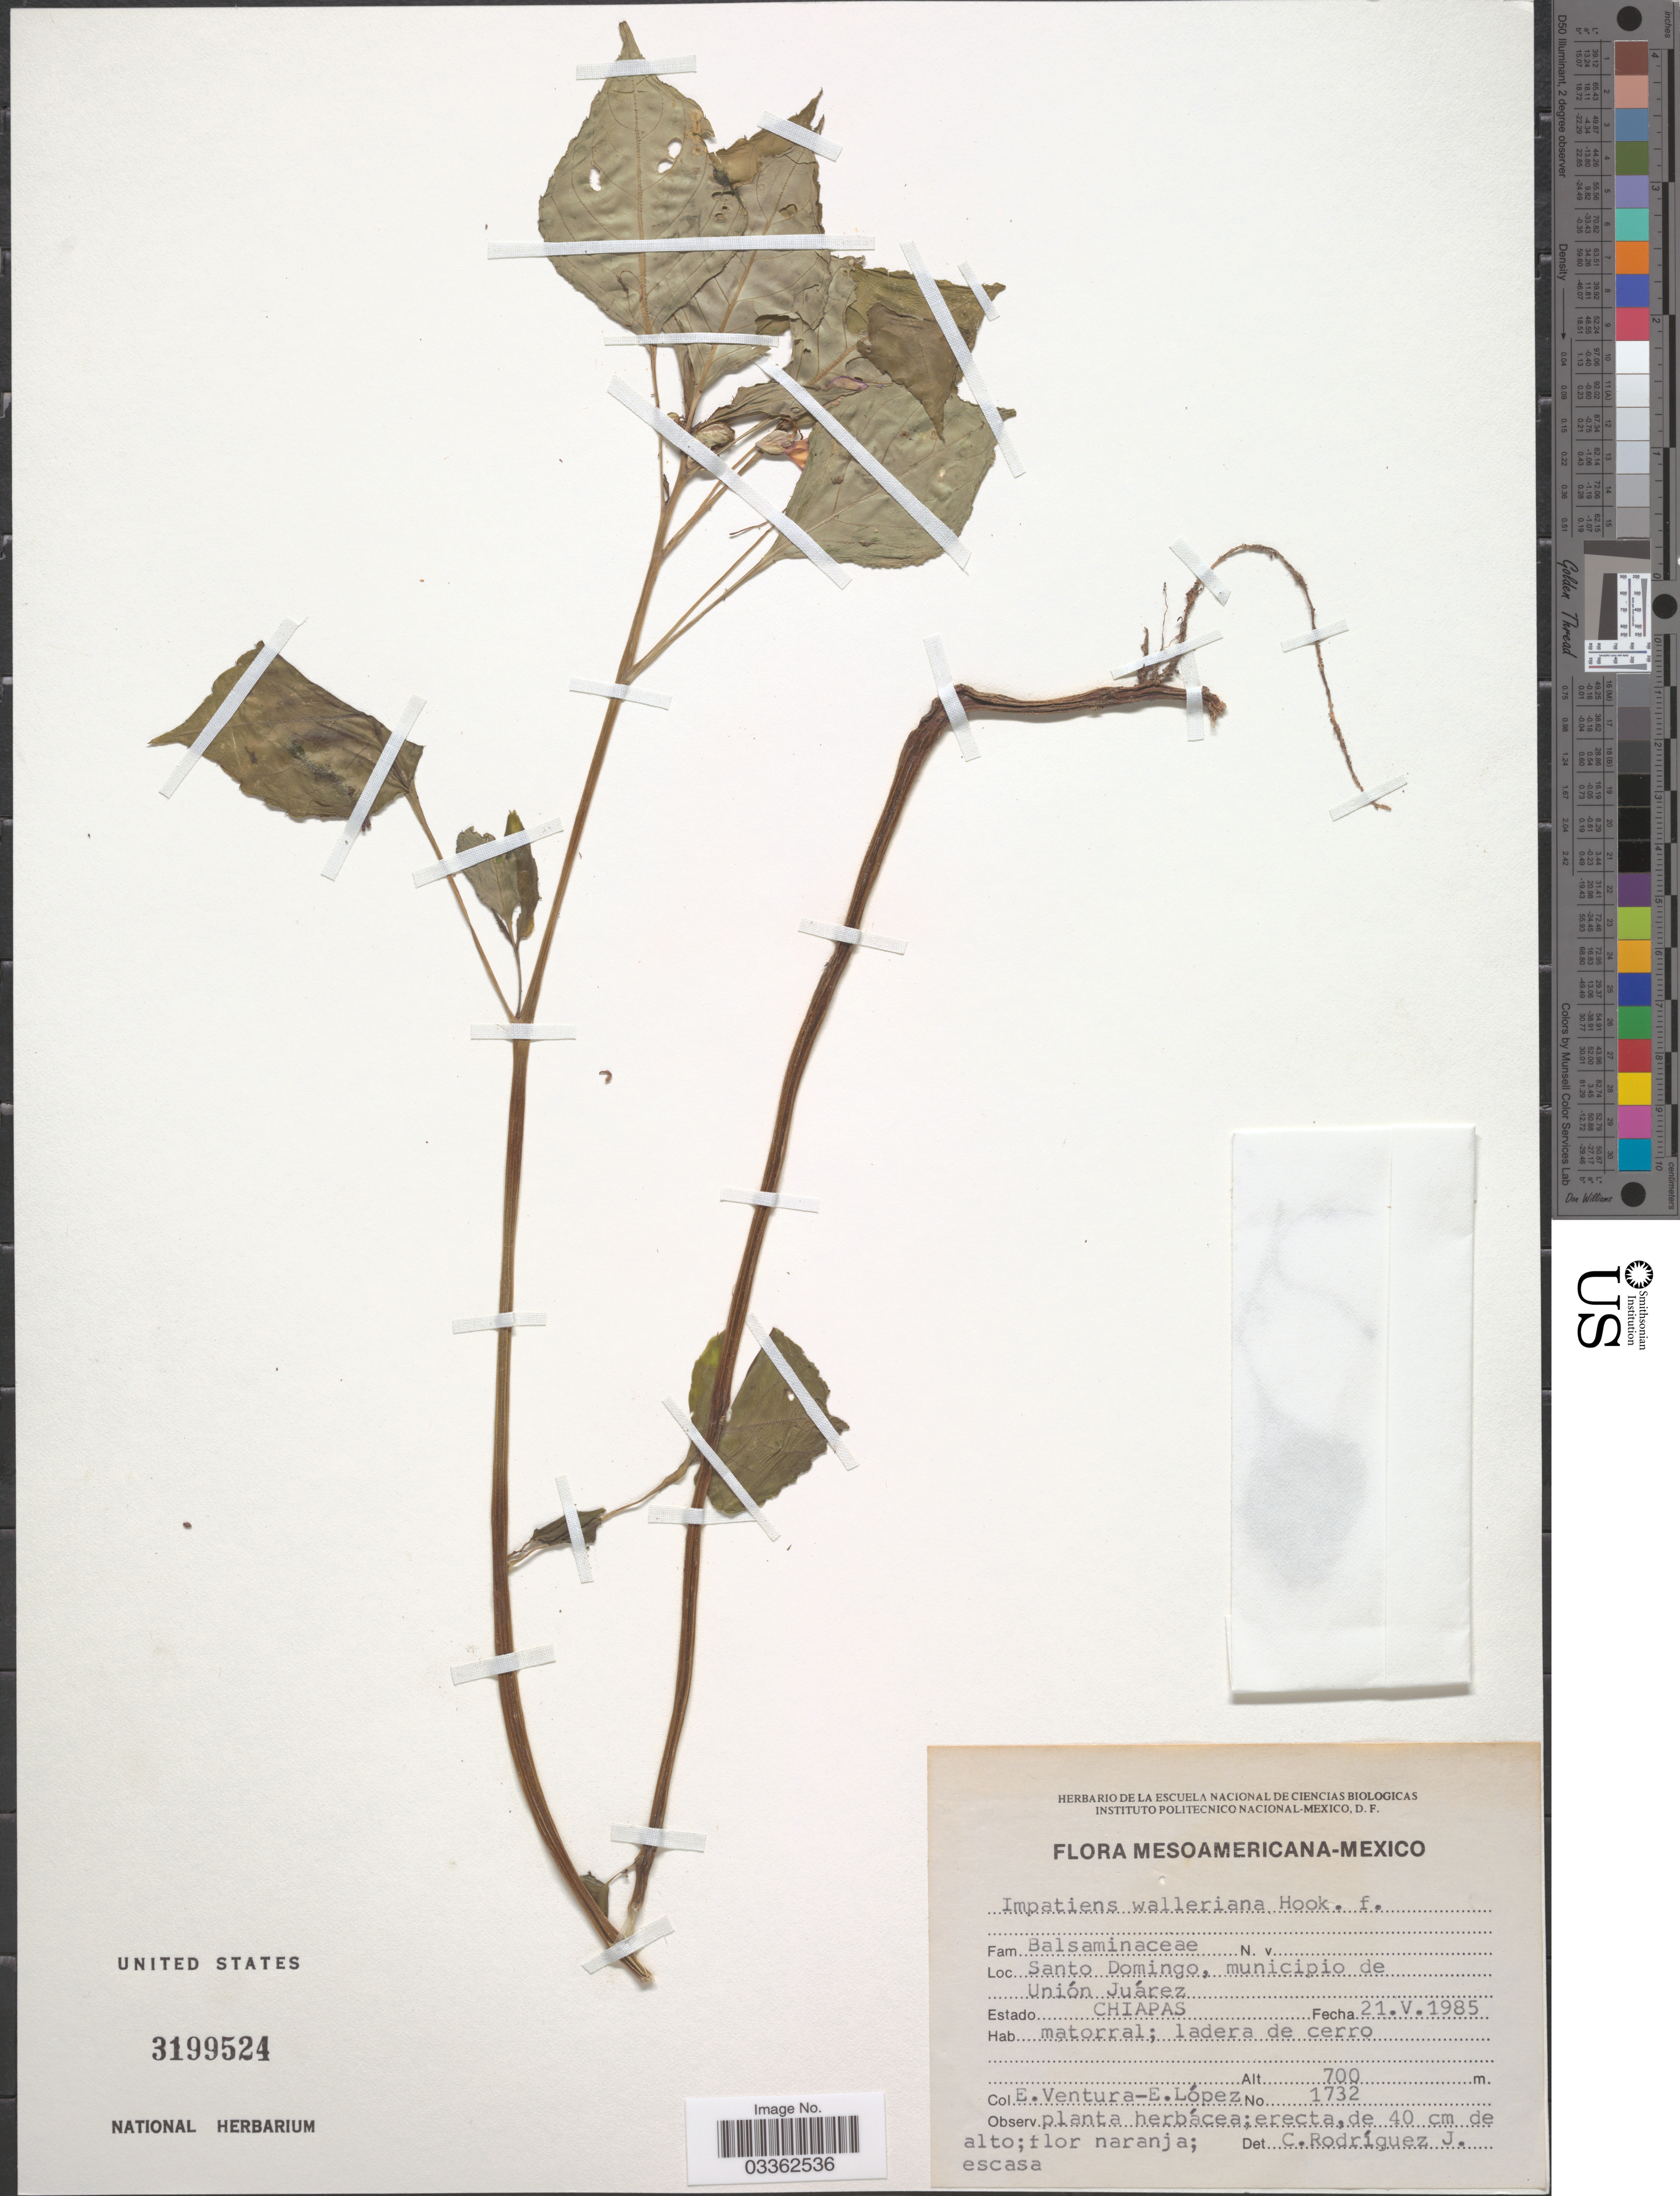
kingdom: Plantae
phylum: Tracheophyta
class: Magnoliopsida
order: Ericales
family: Balsaminaceae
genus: Impatiens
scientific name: Impatiens walleriana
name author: Hook. f.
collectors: E. Ventura & E. López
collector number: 1732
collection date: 1985-05-21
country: Mexico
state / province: Chiapas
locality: Santo Domingo, municipio de Unión Juárez.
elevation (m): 700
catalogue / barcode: US 3199524